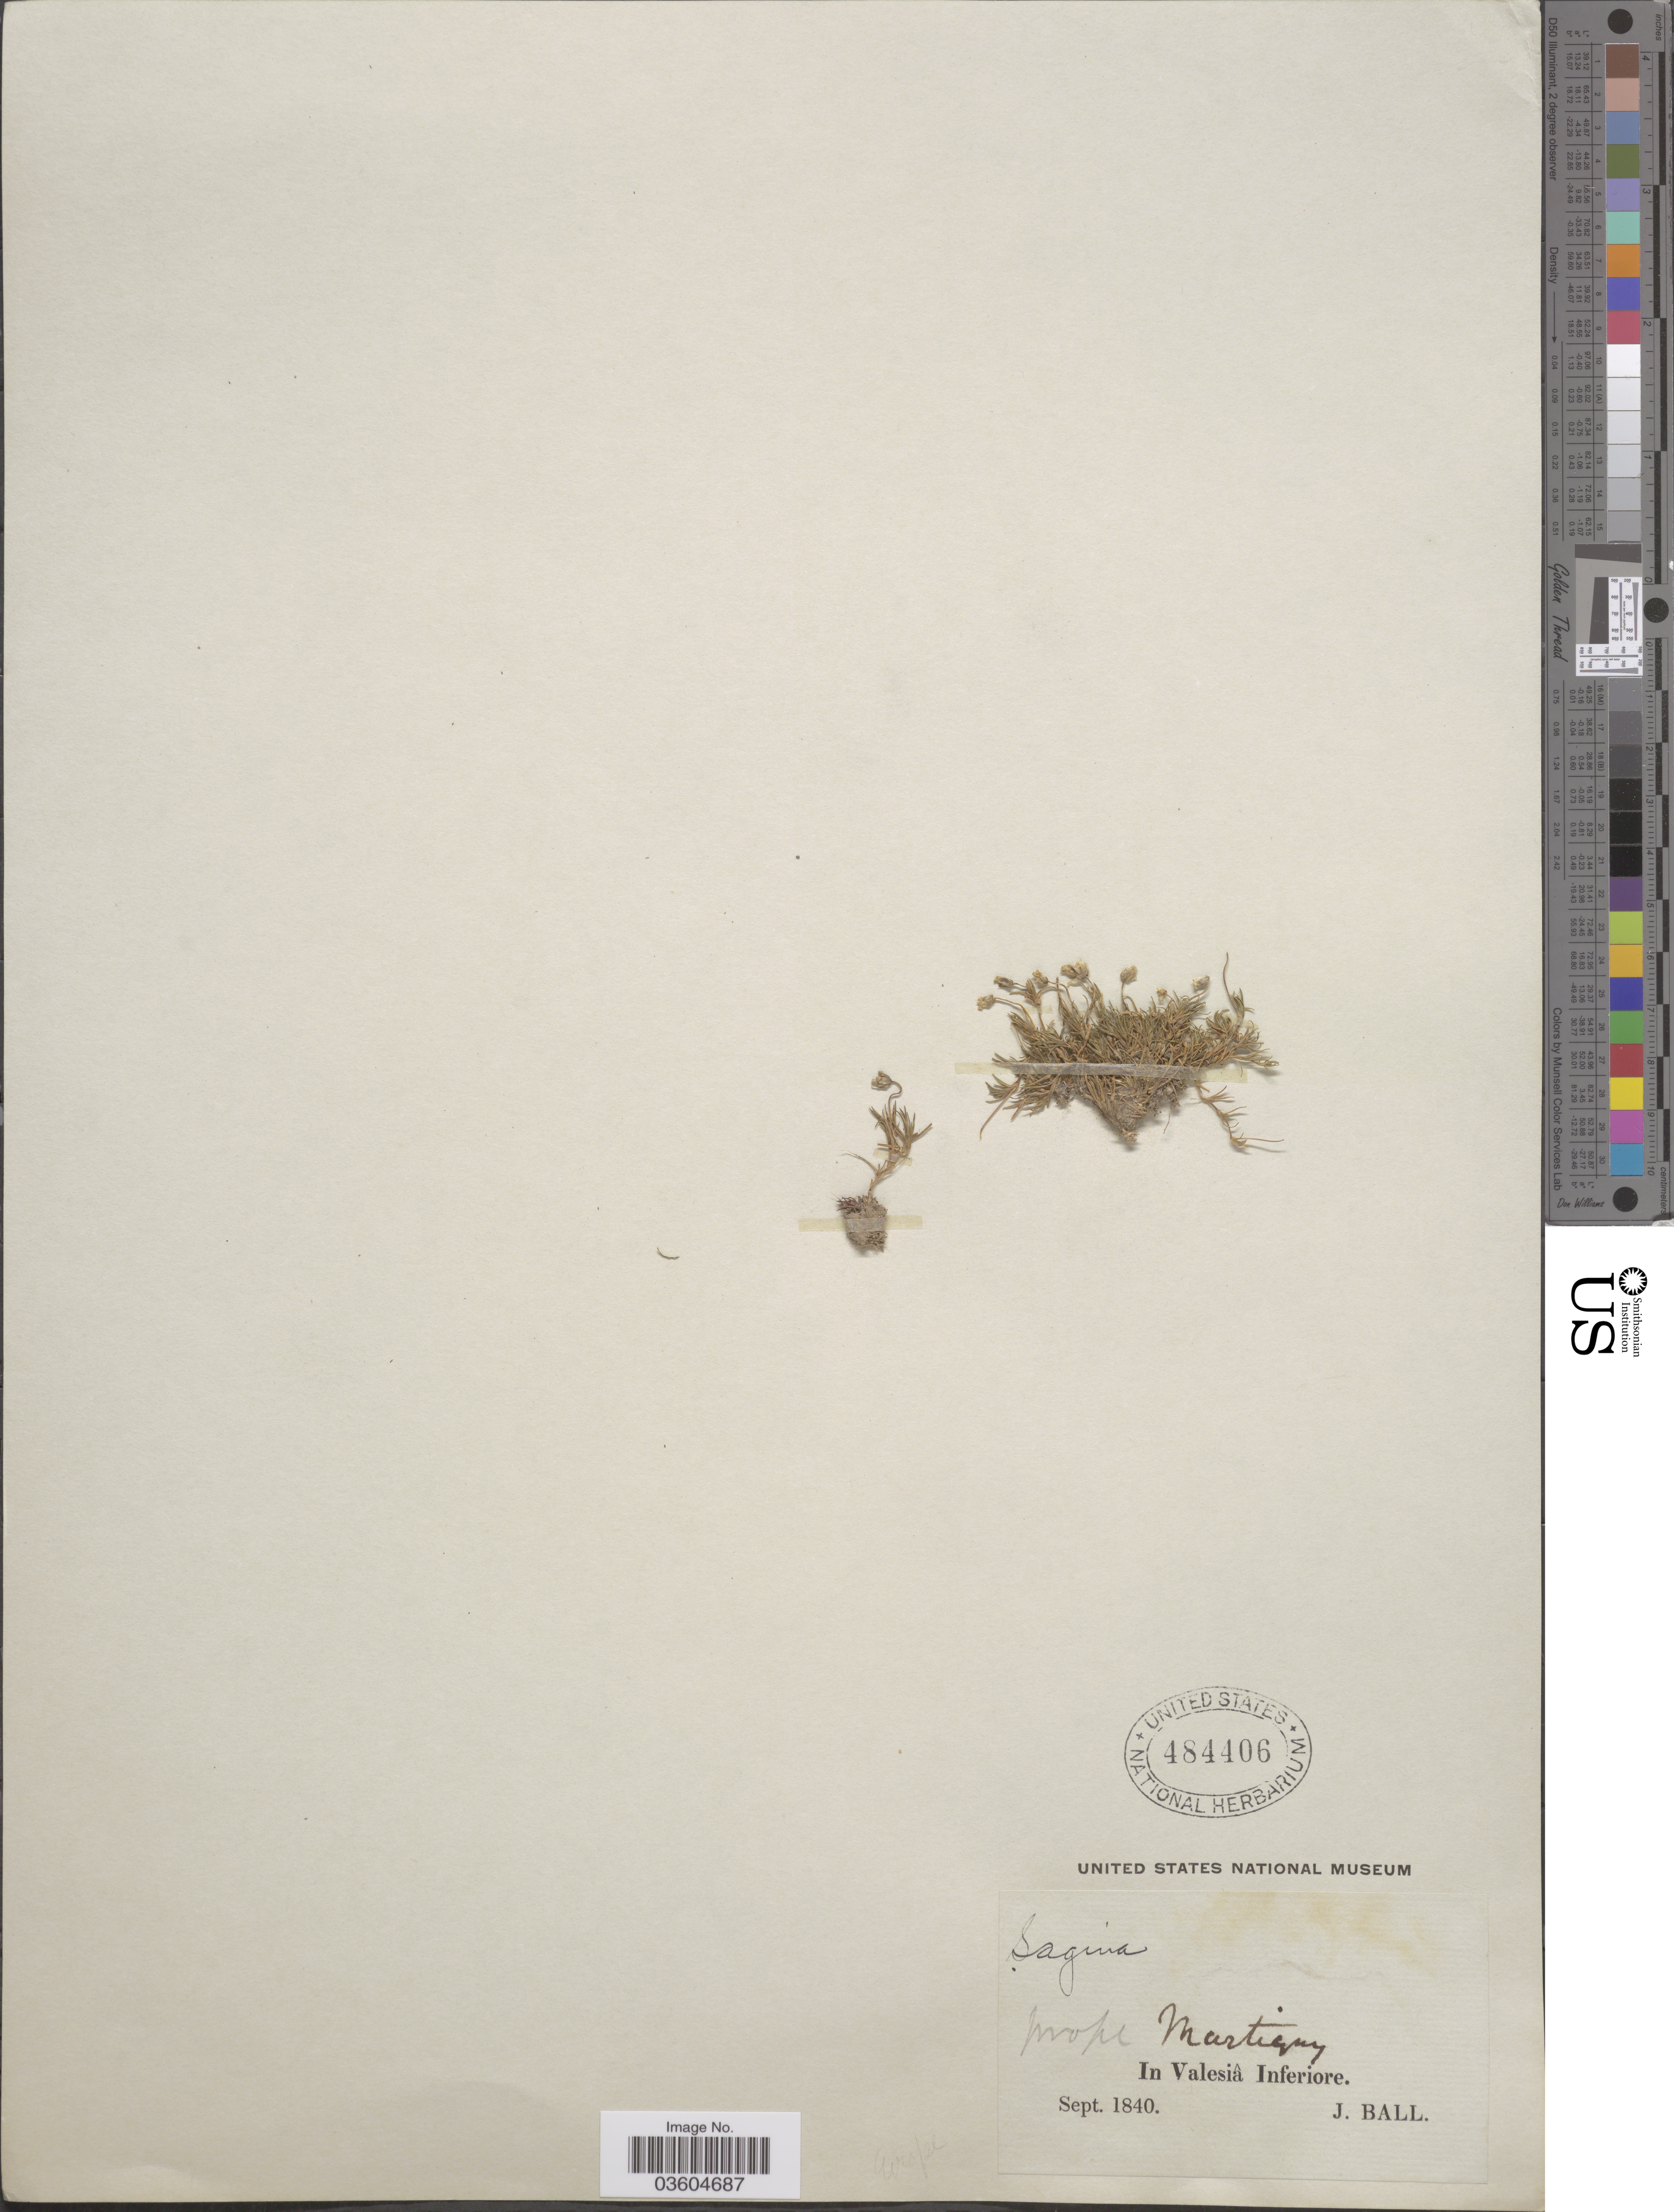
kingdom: Plantae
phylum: Tracheophyta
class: Magnoliopsida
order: Caryophyllales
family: Caryophyllaceae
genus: Sagina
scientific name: Sagina sp.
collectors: J. Ball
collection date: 1840-09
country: Switzerland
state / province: Valais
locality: Prope Martiqny. In Valesia Inferiore.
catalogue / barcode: US 484406